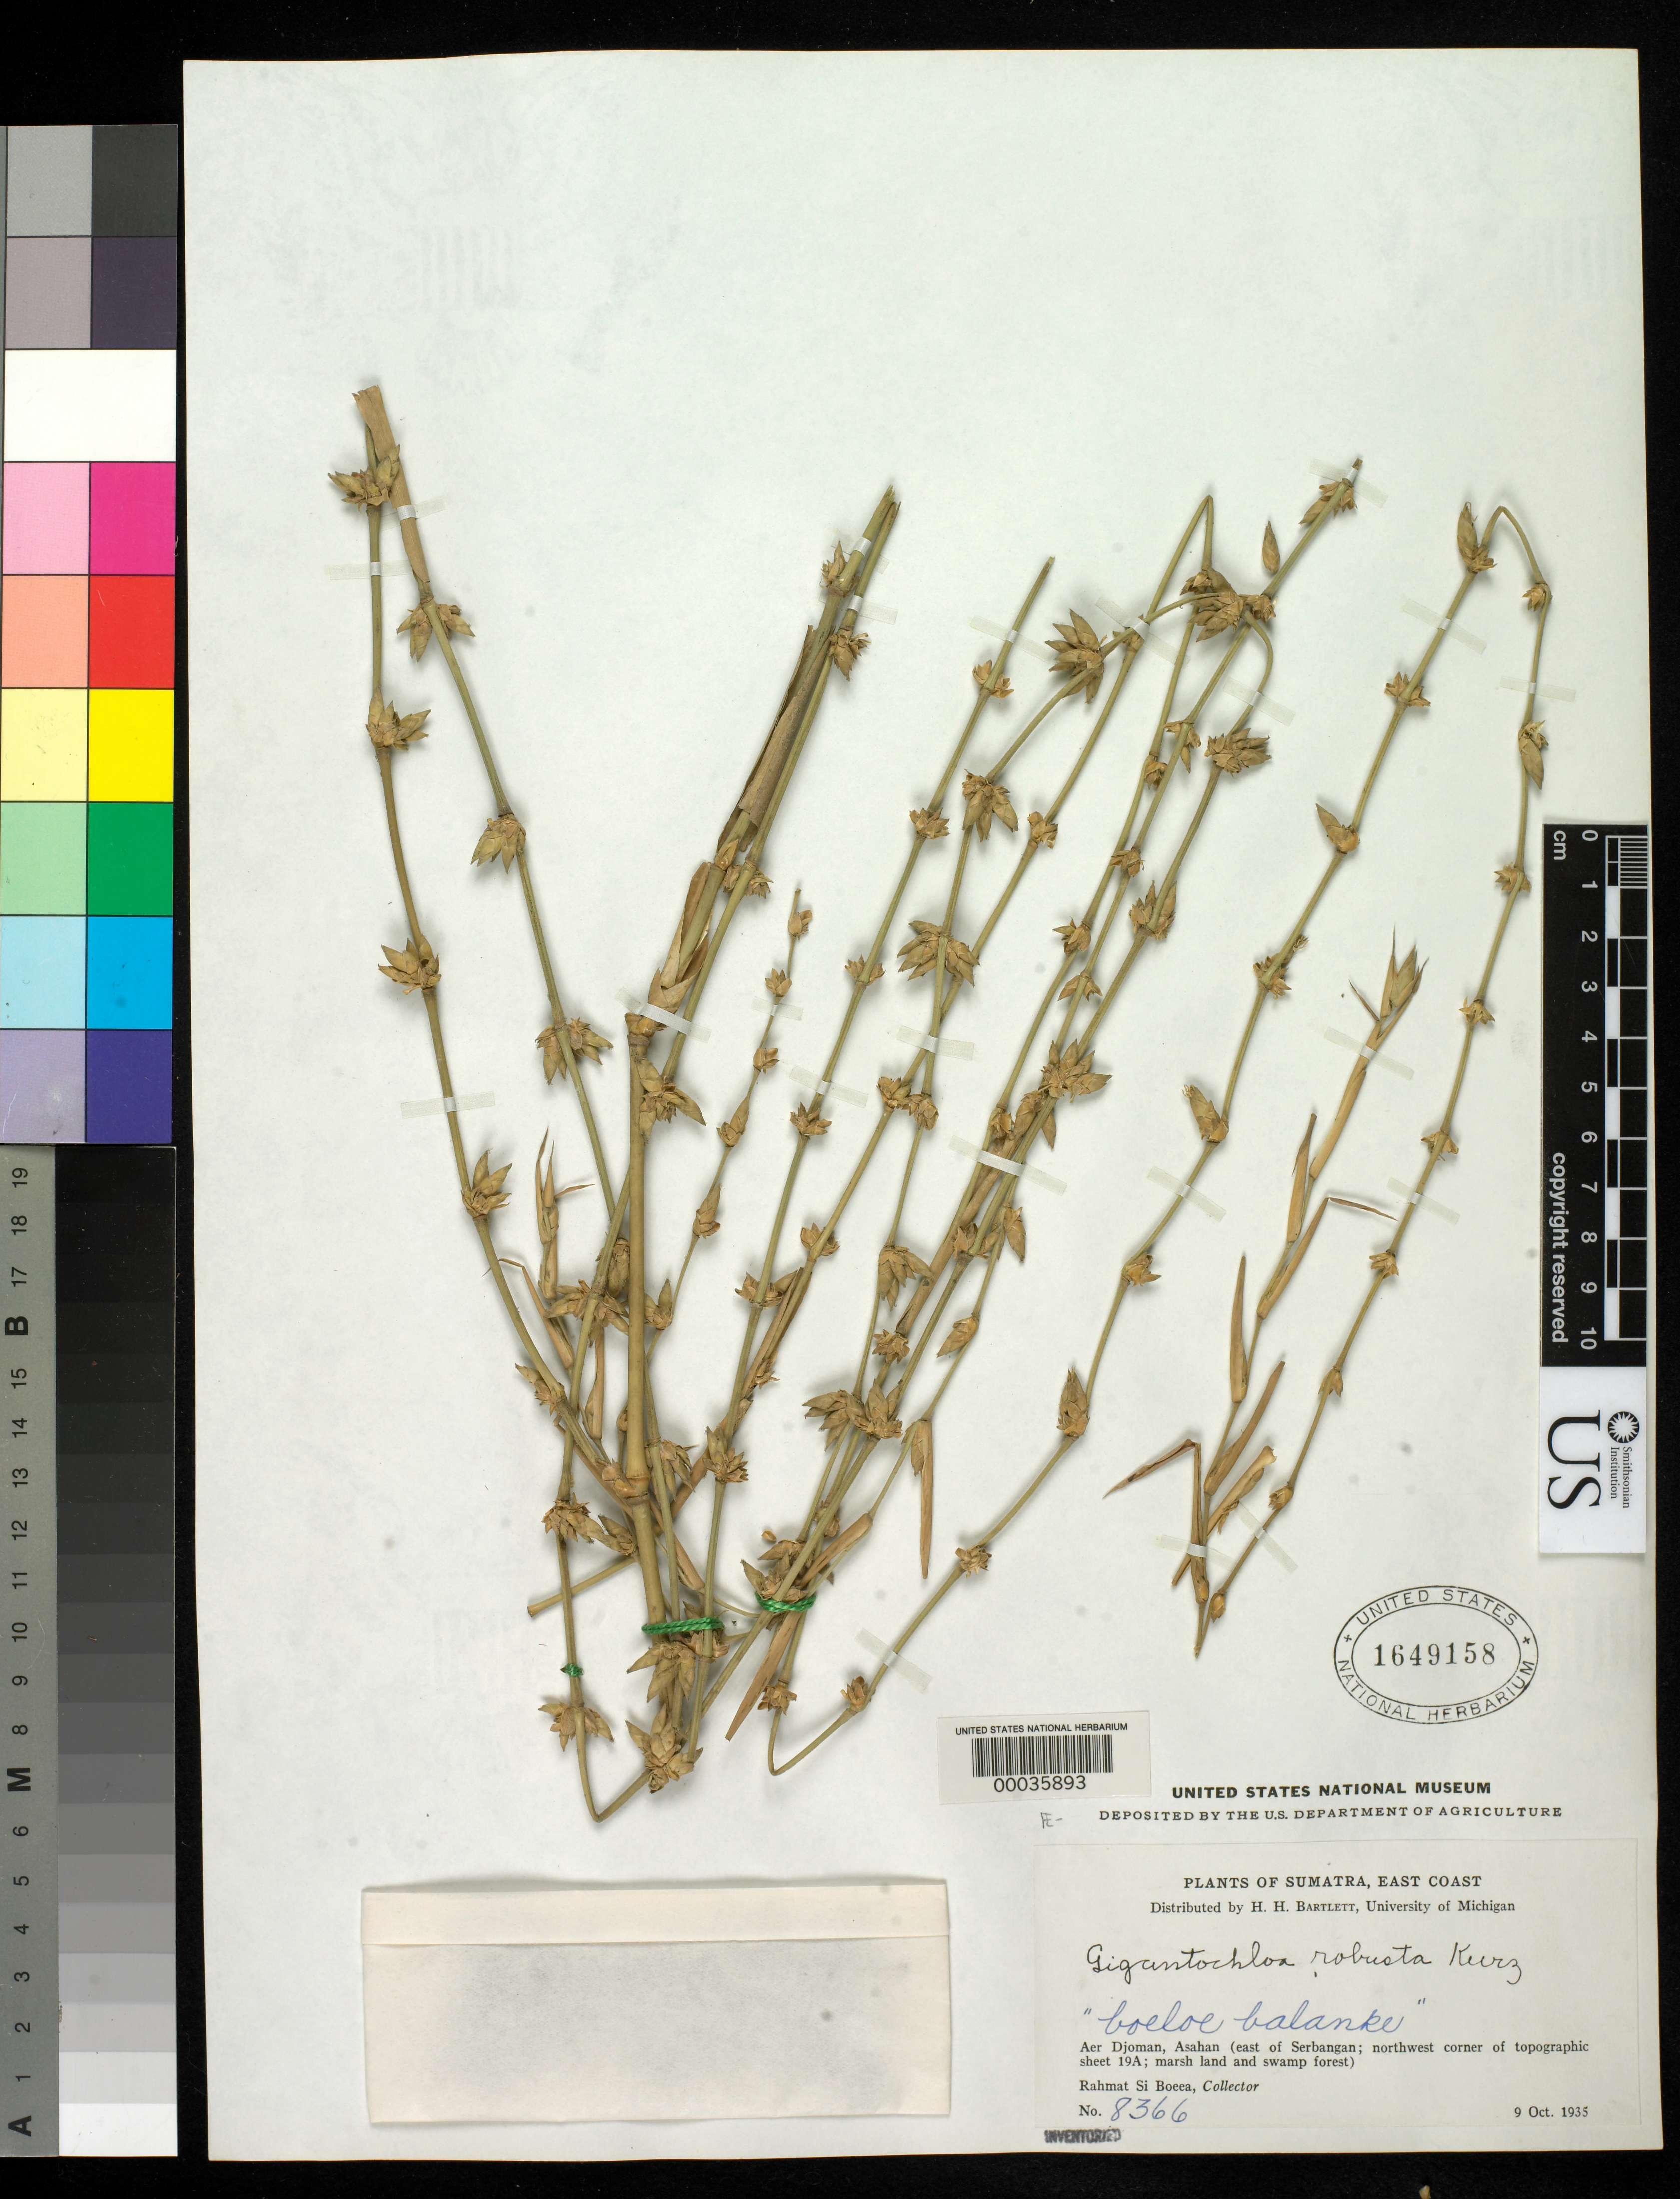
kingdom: Plantae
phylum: Tracheophyta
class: Liliopsida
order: Poales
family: Poaceae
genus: Dendrocalamus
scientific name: Dendrocalamus robusta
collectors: Rahmat Si Boeea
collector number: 8366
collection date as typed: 09 Oct 1935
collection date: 1935-10-09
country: Indonesia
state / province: Sumatra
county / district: Aceh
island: Sumatra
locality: Aer djoman, asahan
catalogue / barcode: US 1649158